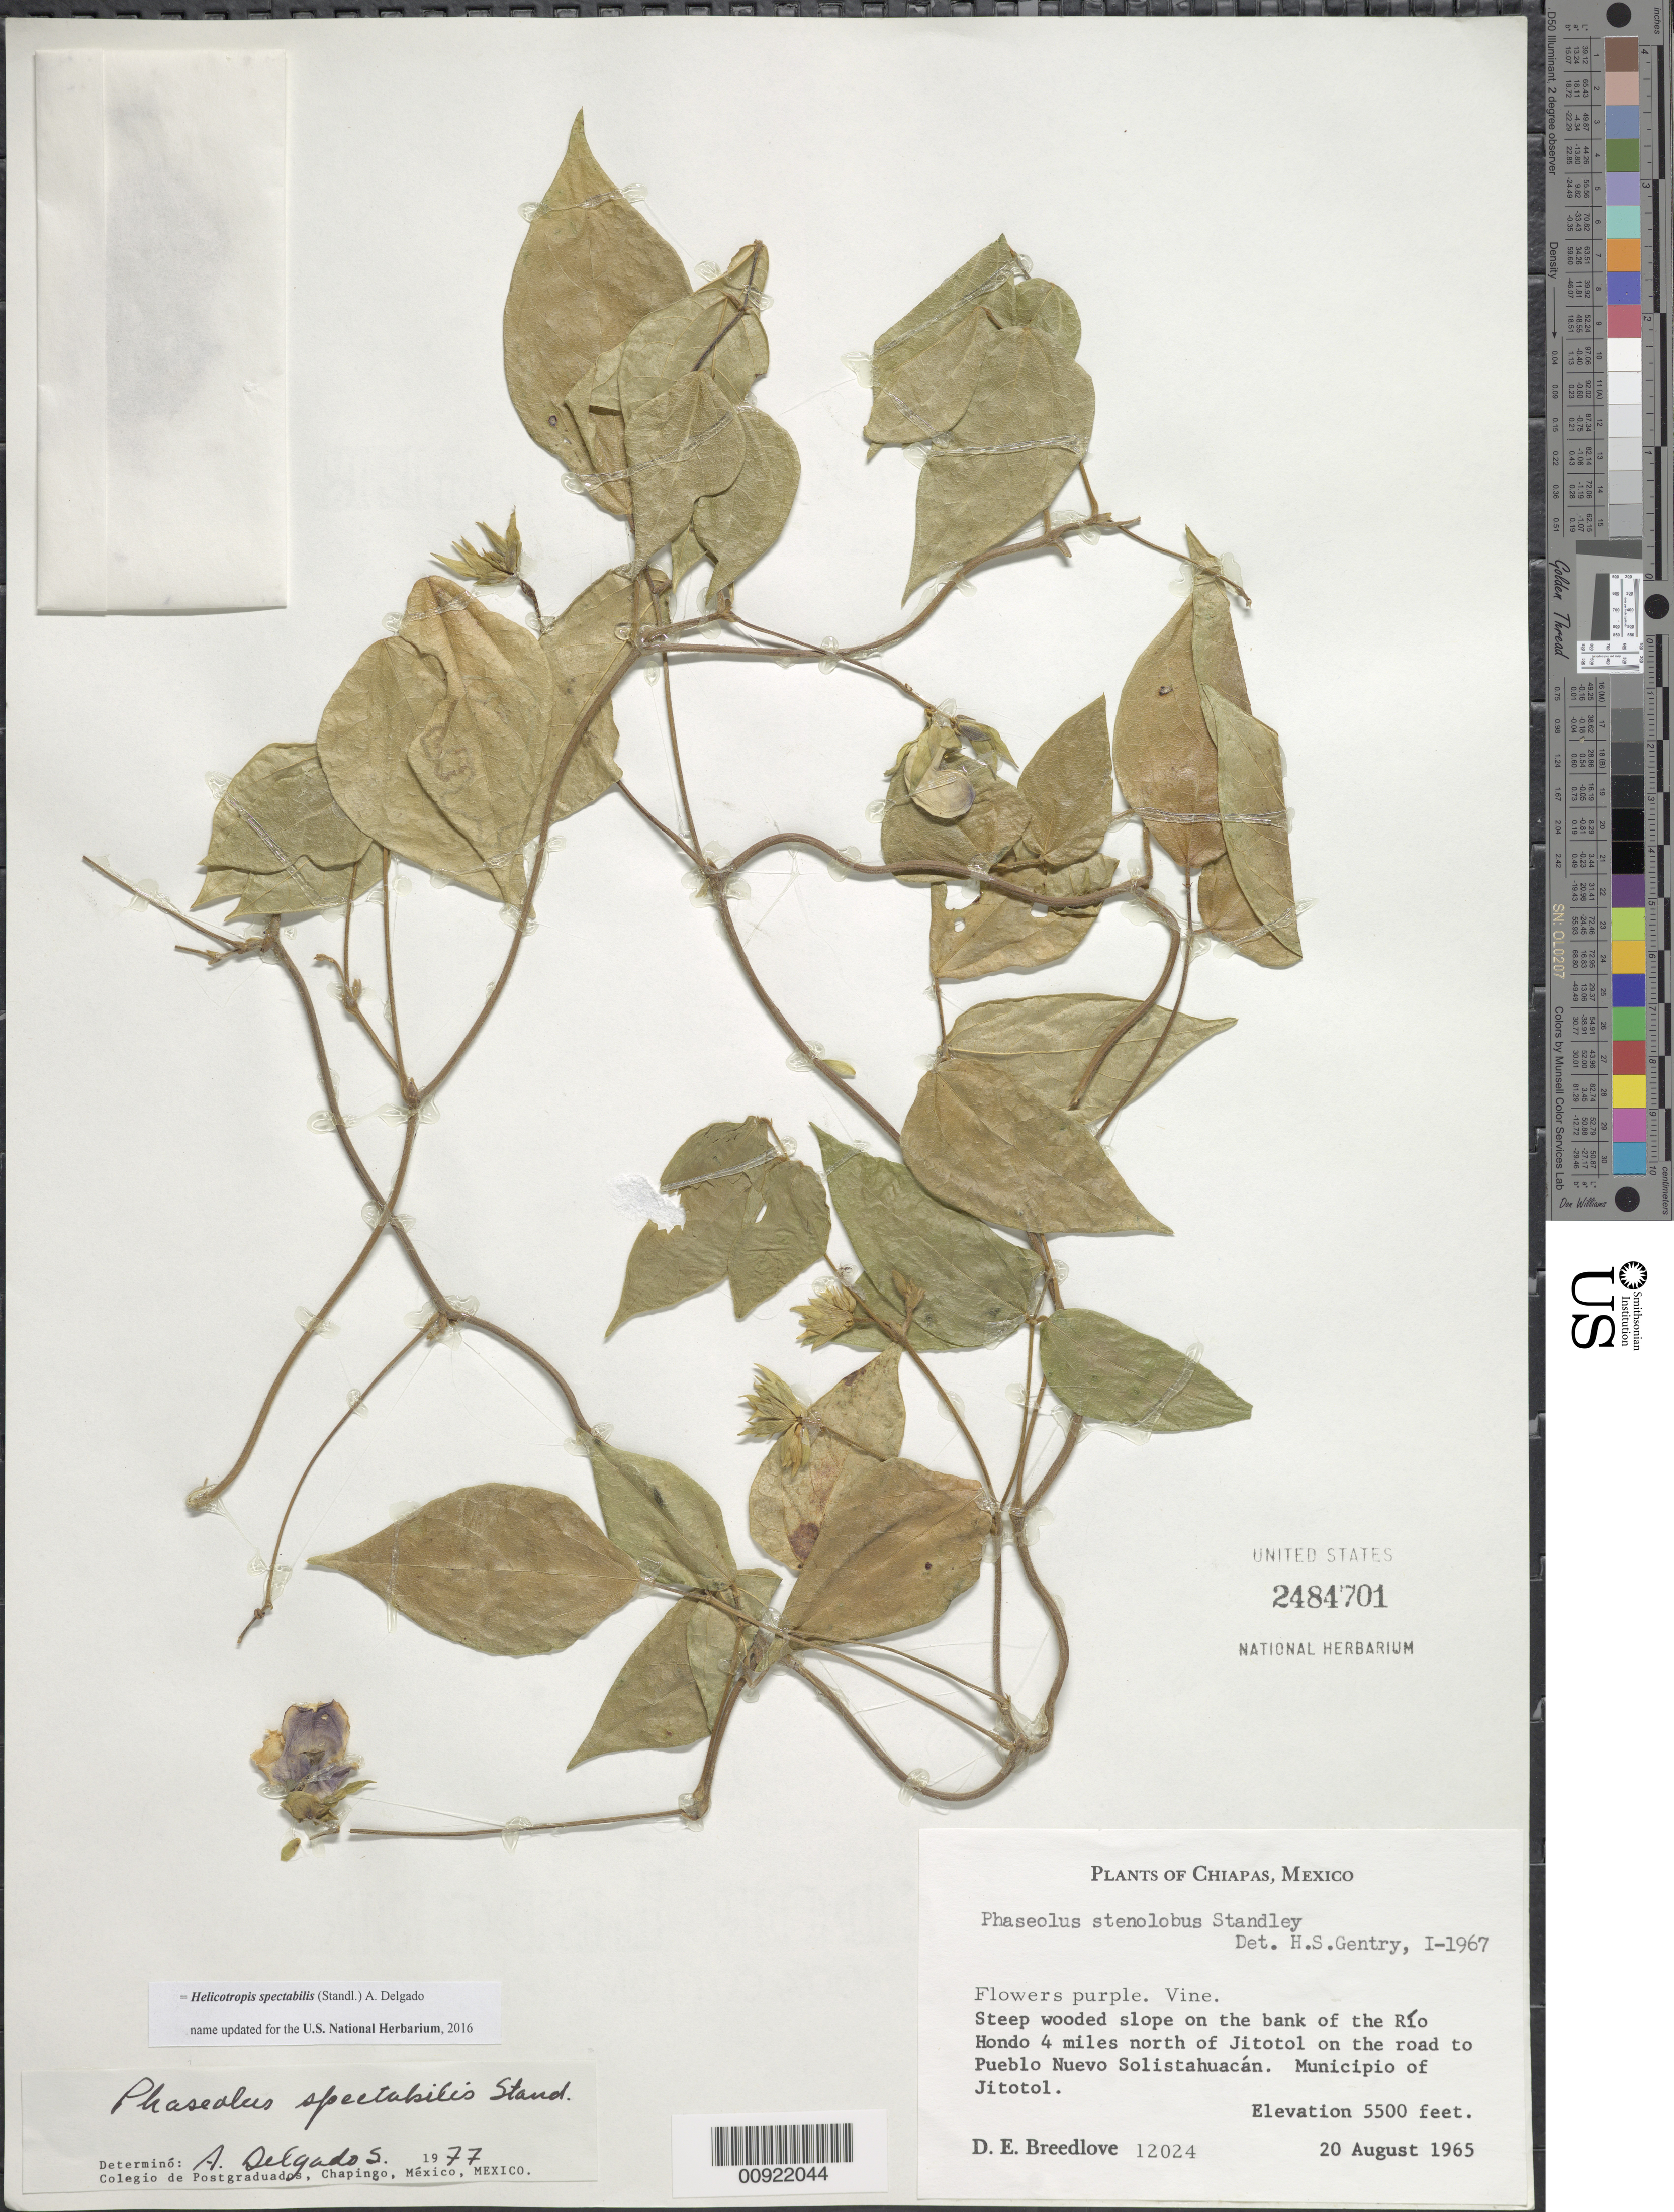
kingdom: Plantae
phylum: Tracheophyta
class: Magnoliopsida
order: Fabales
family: Fabaceae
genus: Helicotropis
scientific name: Helicotropis spectabilis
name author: (Standl.) A. Delgado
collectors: D. E. Breedlove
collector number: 12024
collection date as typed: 20 Aug 1965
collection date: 1965-08-20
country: Mexico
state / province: Chiapas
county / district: Jitotol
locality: On the bank of the Río Hondo 4 miles north of Jitotol on the road to Pueblo Nuevo Solistahuacán. Municipio of Jitotol, Chiapas.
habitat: Steep wooded slope on the river bank.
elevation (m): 1676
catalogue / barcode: US 2484701